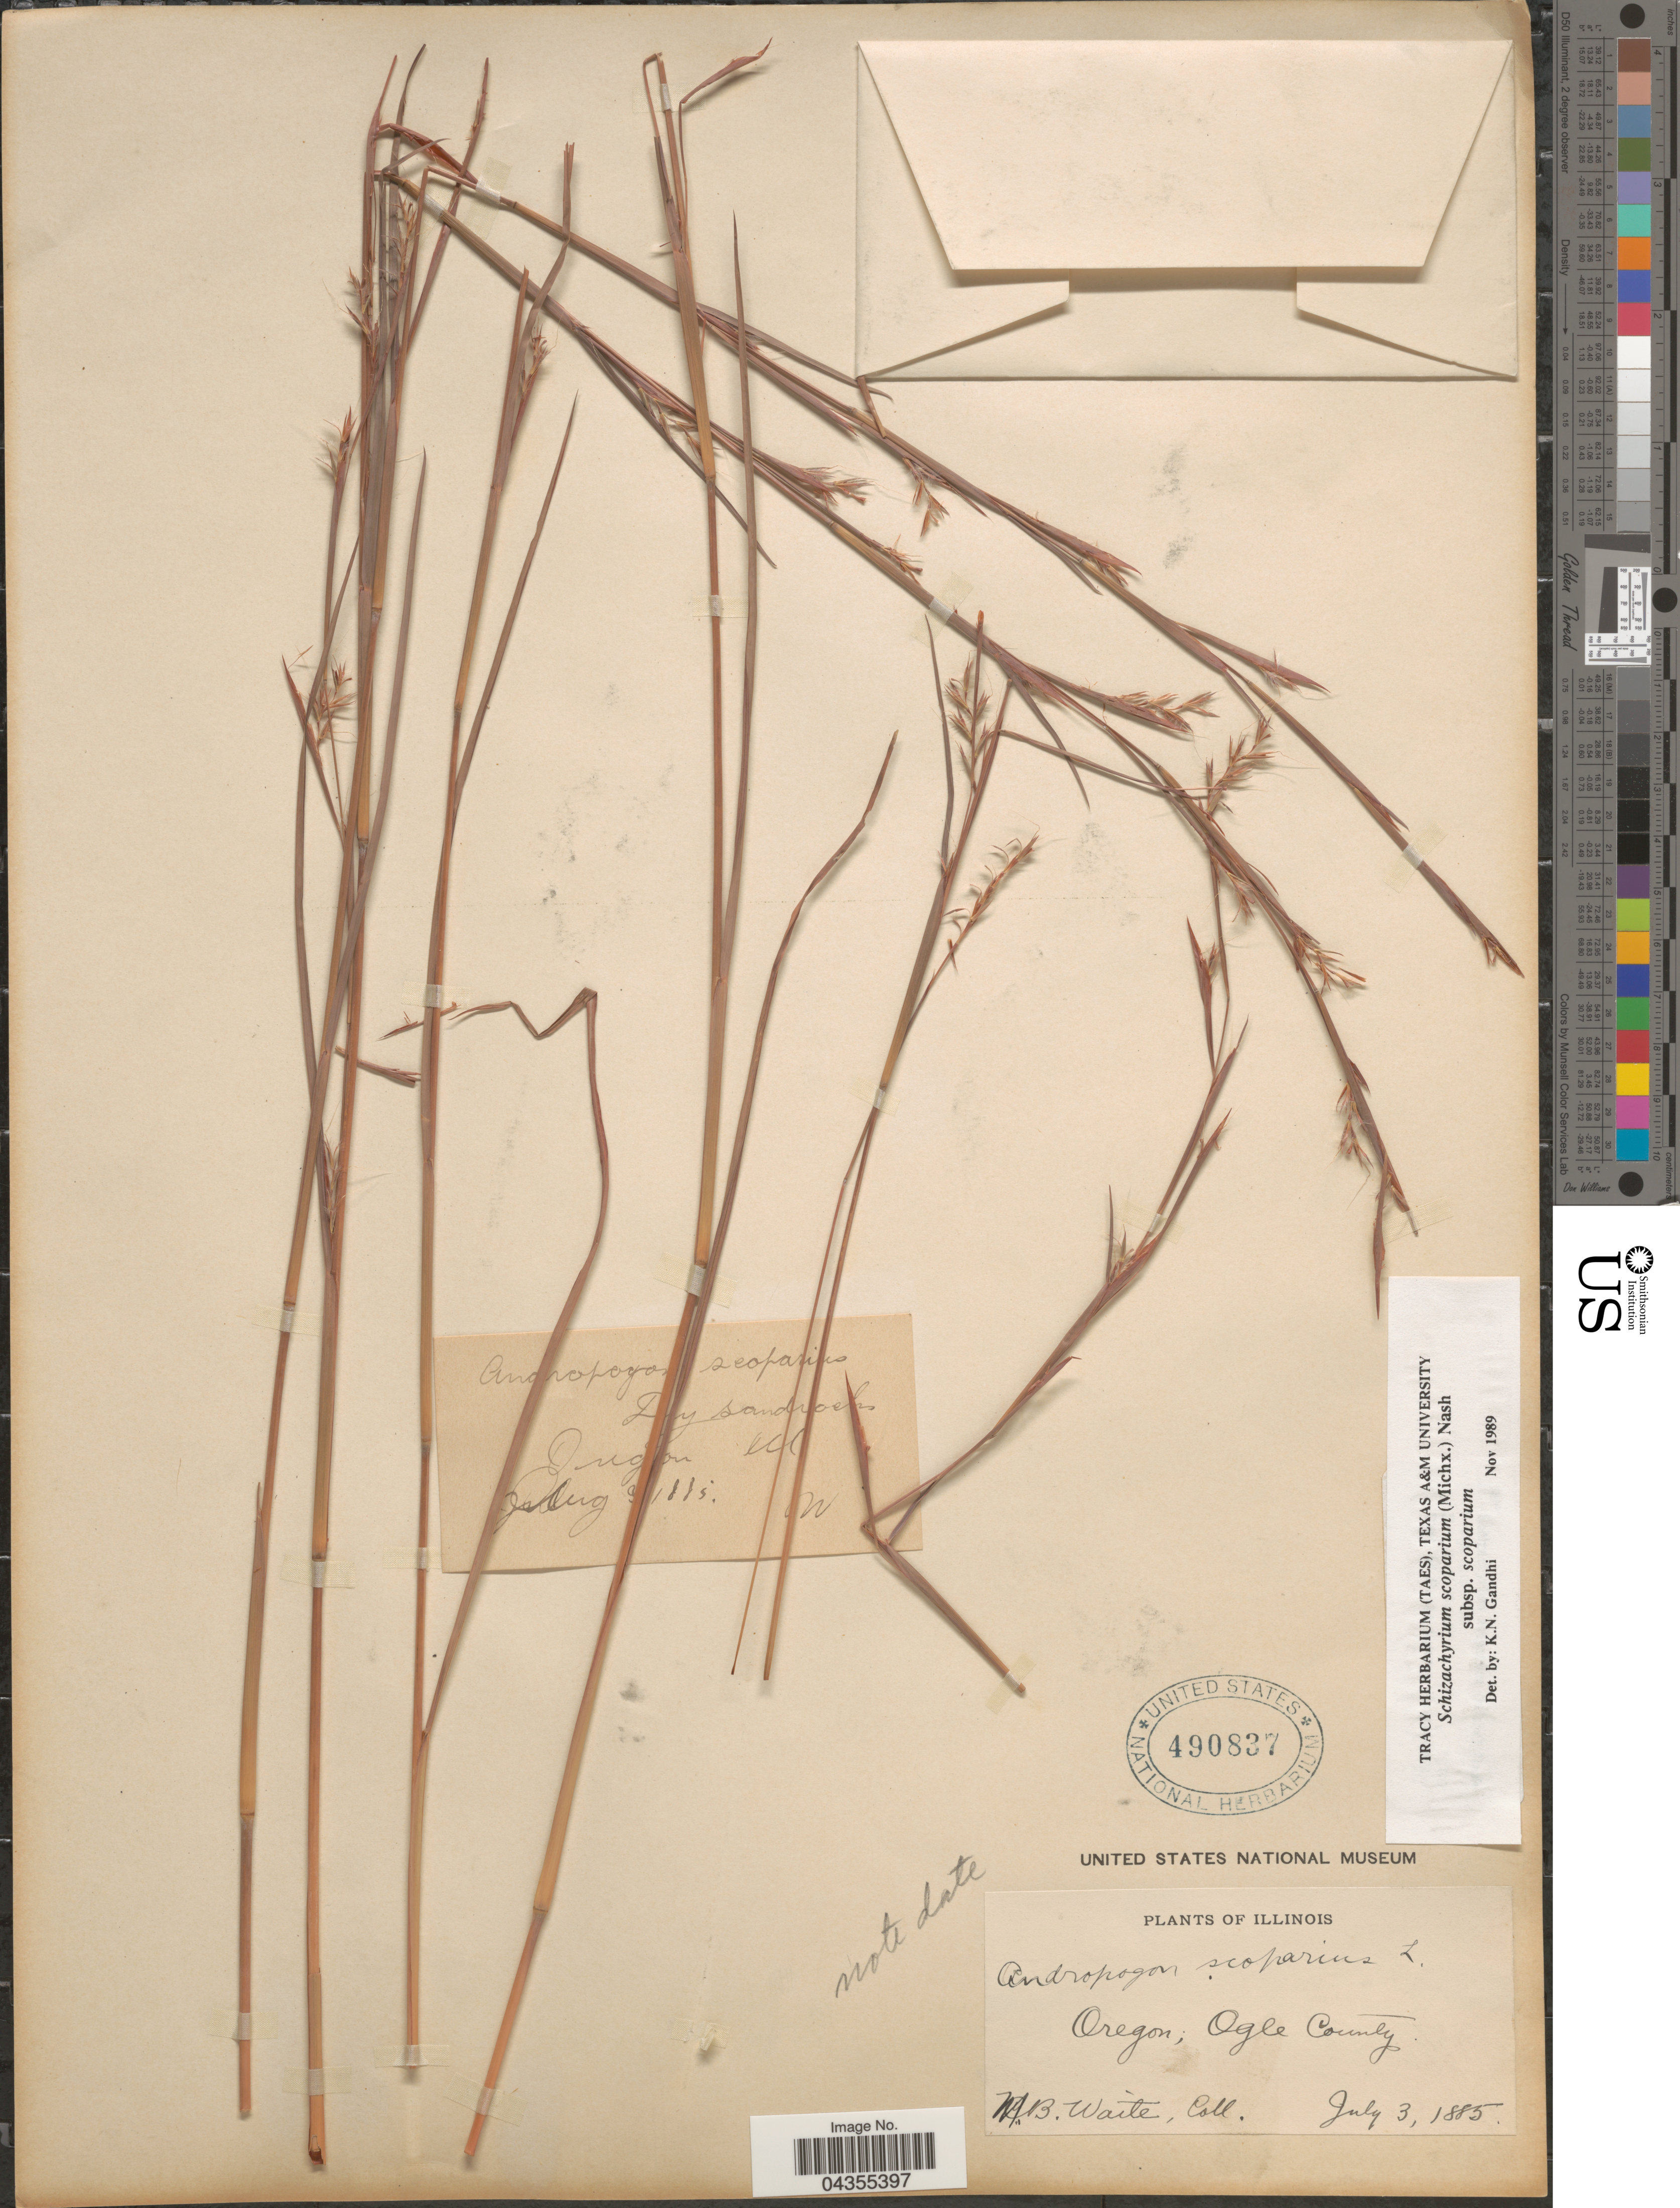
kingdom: Plantae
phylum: Tracheophyta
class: Liliopsida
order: Poales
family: Poaceae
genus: Schizachyrium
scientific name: Schizachyrium scoparium var. scoparium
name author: (Michx.) Nash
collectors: W. Waite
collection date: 1885-07-03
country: United States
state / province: Illinois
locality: Oregon, Ogle County.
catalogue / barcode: US 490837